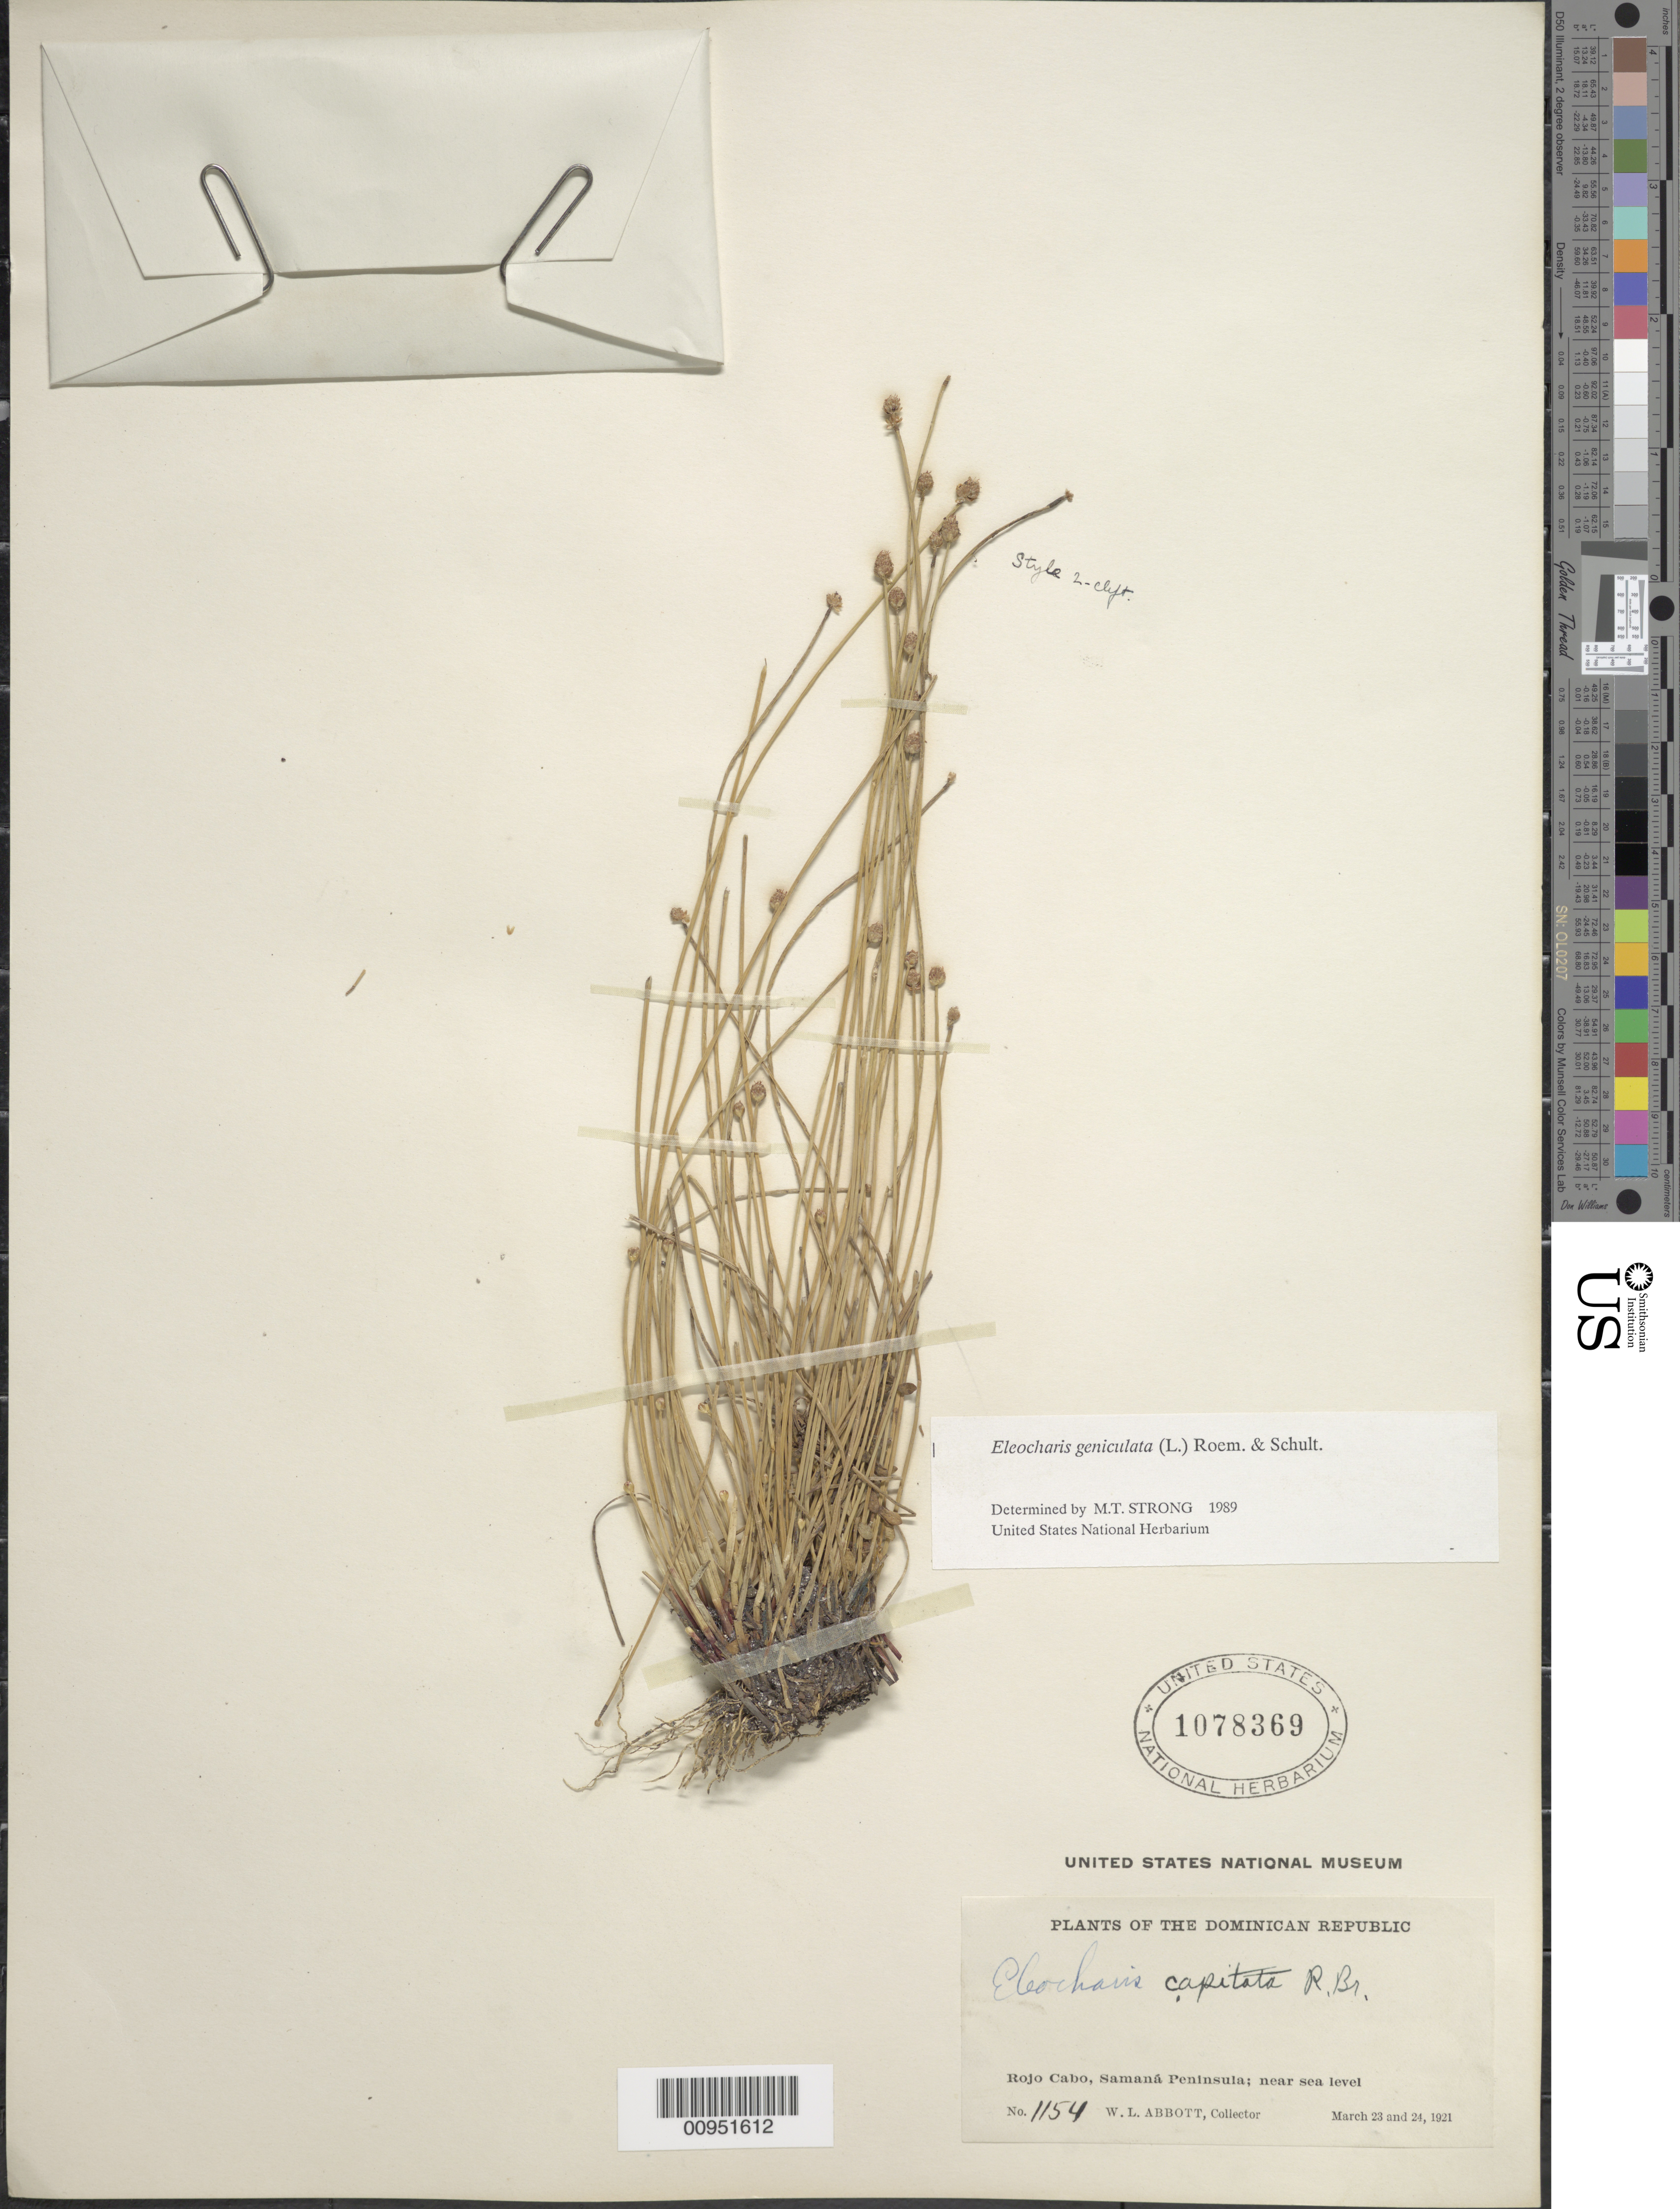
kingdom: Plantae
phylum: Tracheophyta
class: Liliopsida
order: Poales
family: Cyperaceae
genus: Eleocharis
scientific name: Eleocharis geniculata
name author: (L.) Roem. & Schult.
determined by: Strong, M. T., (US), Smithsonian Institution - National Museum of Natural History (UNITED STATES)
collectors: W. L. Abbott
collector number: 1154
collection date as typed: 23 Mar 1921 and 24 Mar 1921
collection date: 1921-03-23,1921-03-24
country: Dominican Republic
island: Hispaniola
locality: Rojo Cabo, Samaná Peninsula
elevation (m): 0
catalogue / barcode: US 1078369